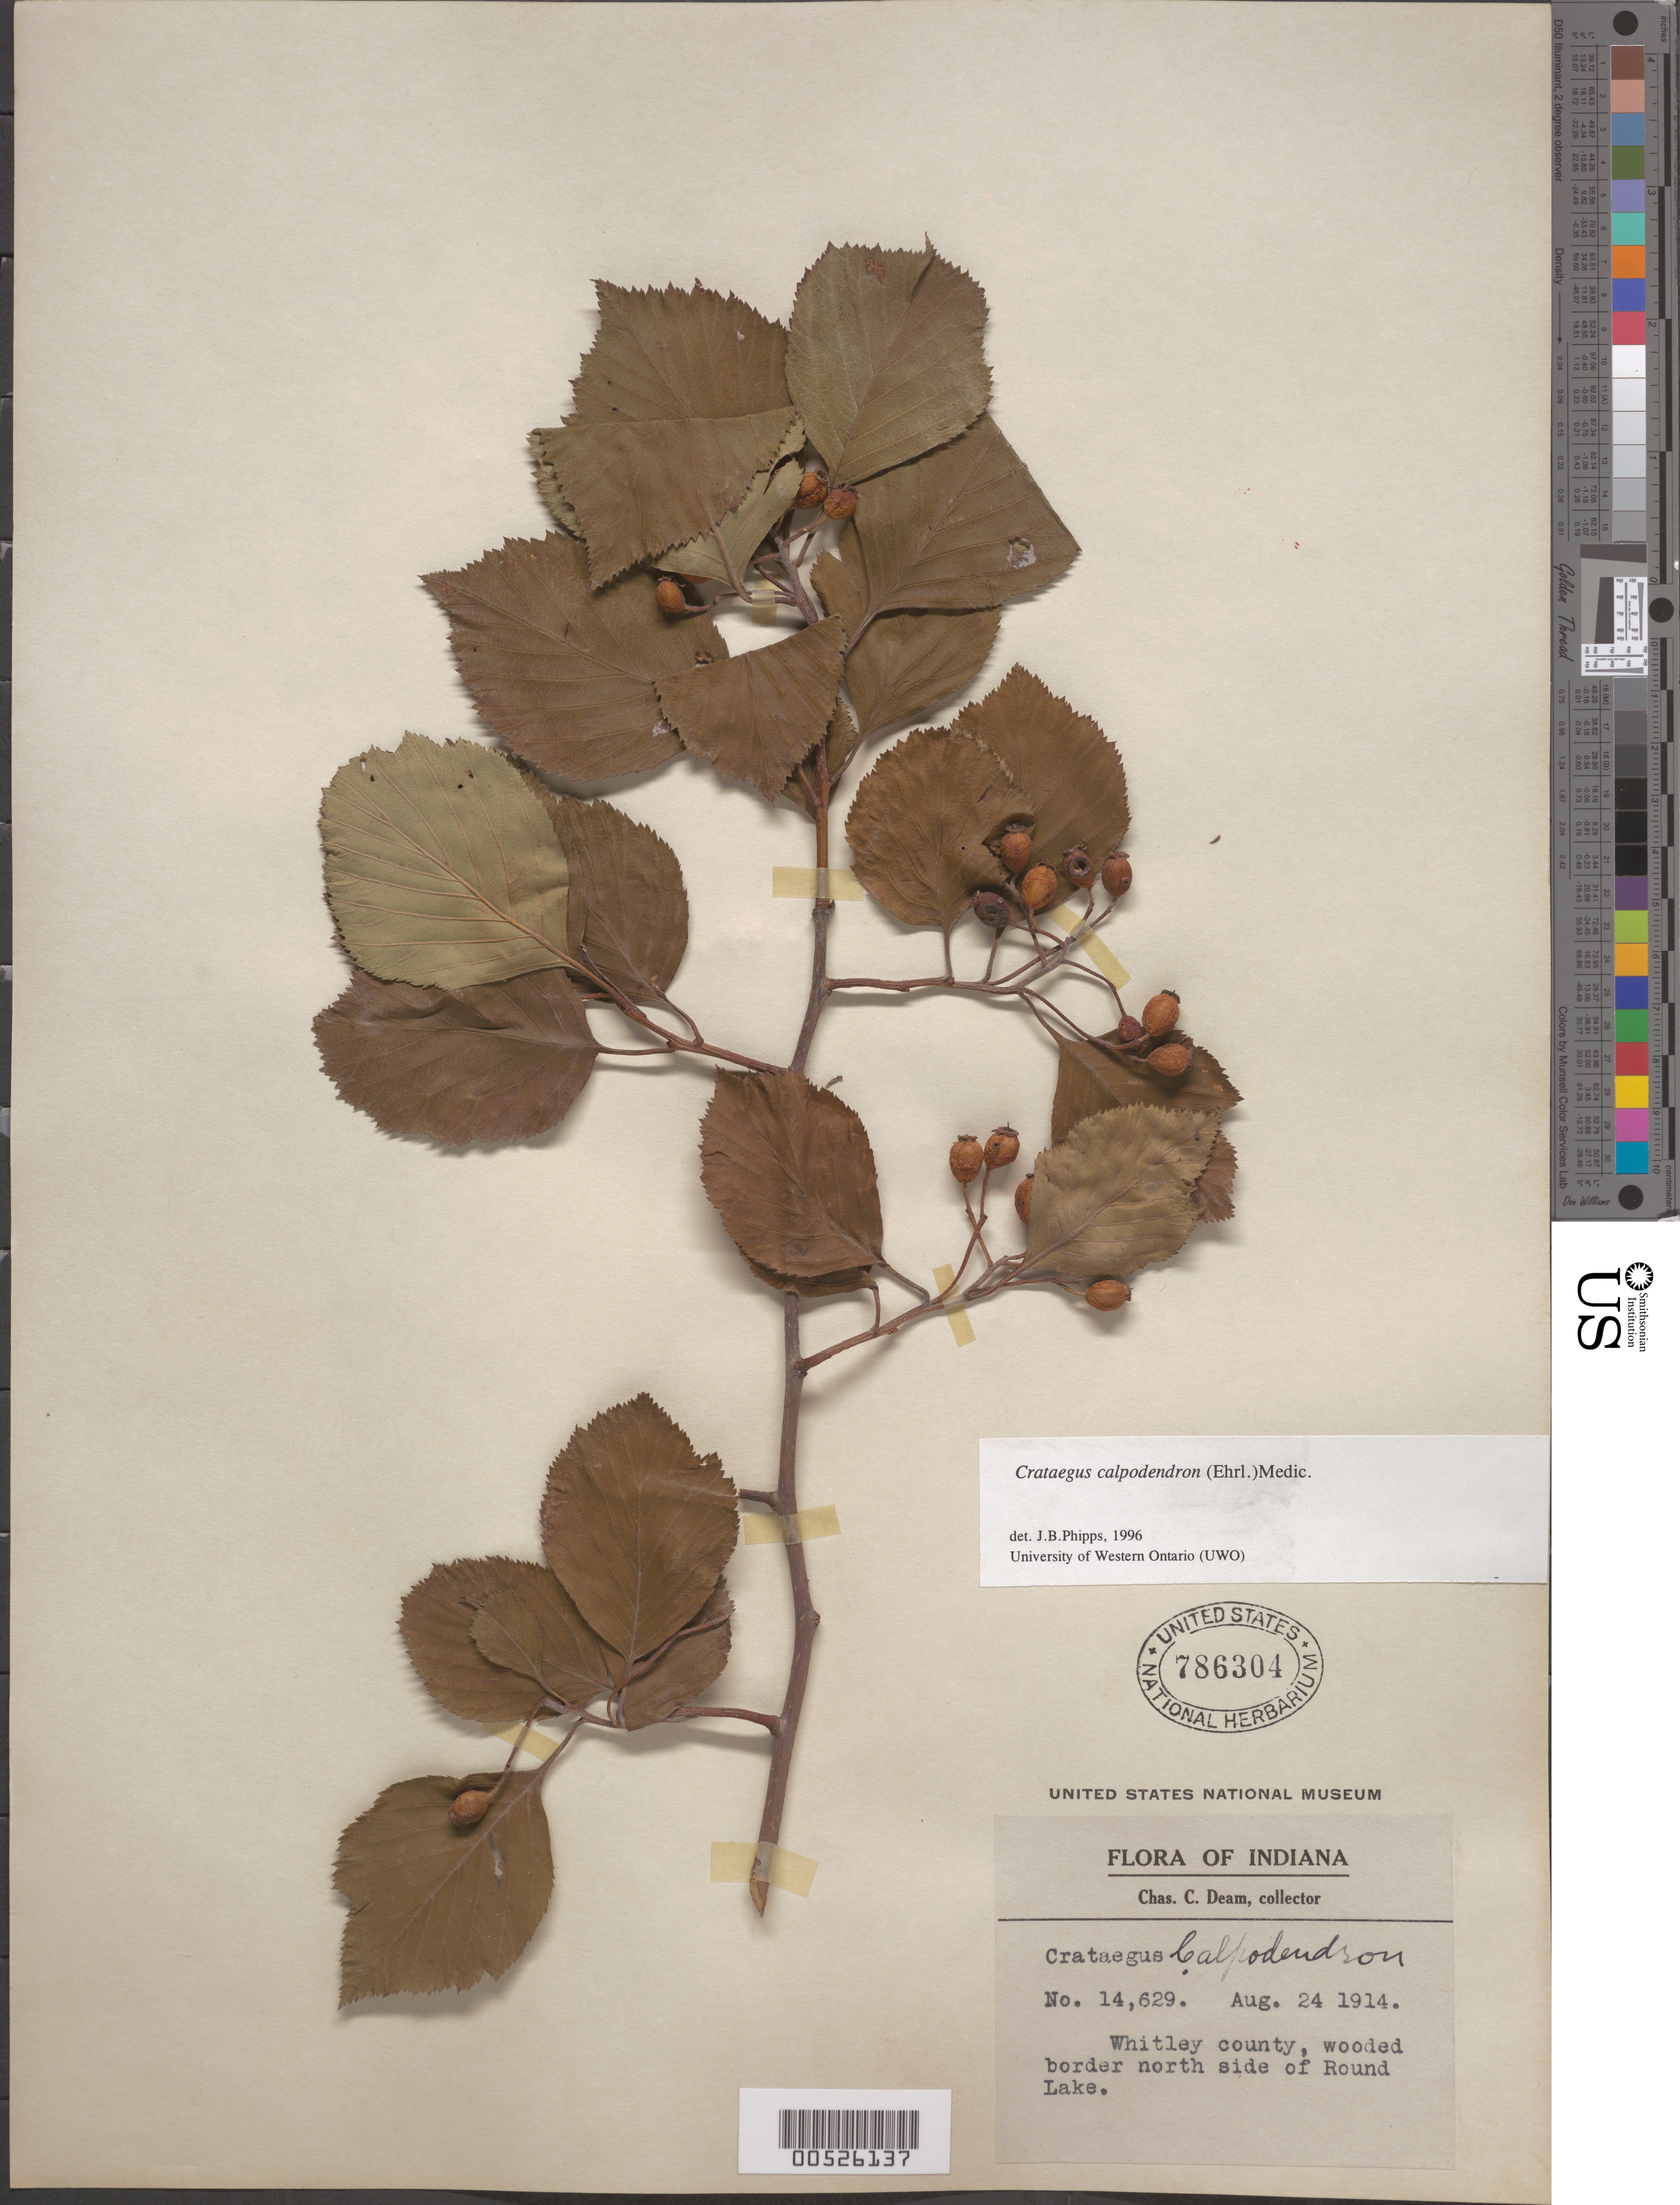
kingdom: Plantae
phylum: Tracheophyta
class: Magnoliopsida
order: Rosales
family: Rosaceae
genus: Crataegus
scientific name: Crataegus calpodendron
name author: (Ehrh.) Medik.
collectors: C. C. Deam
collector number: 14629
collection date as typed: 24 Aug 1914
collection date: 1914-08-24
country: United States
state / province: Indiana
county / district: Whitley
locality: N side of Round Lake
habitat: Wooded border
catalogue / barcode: US 786304